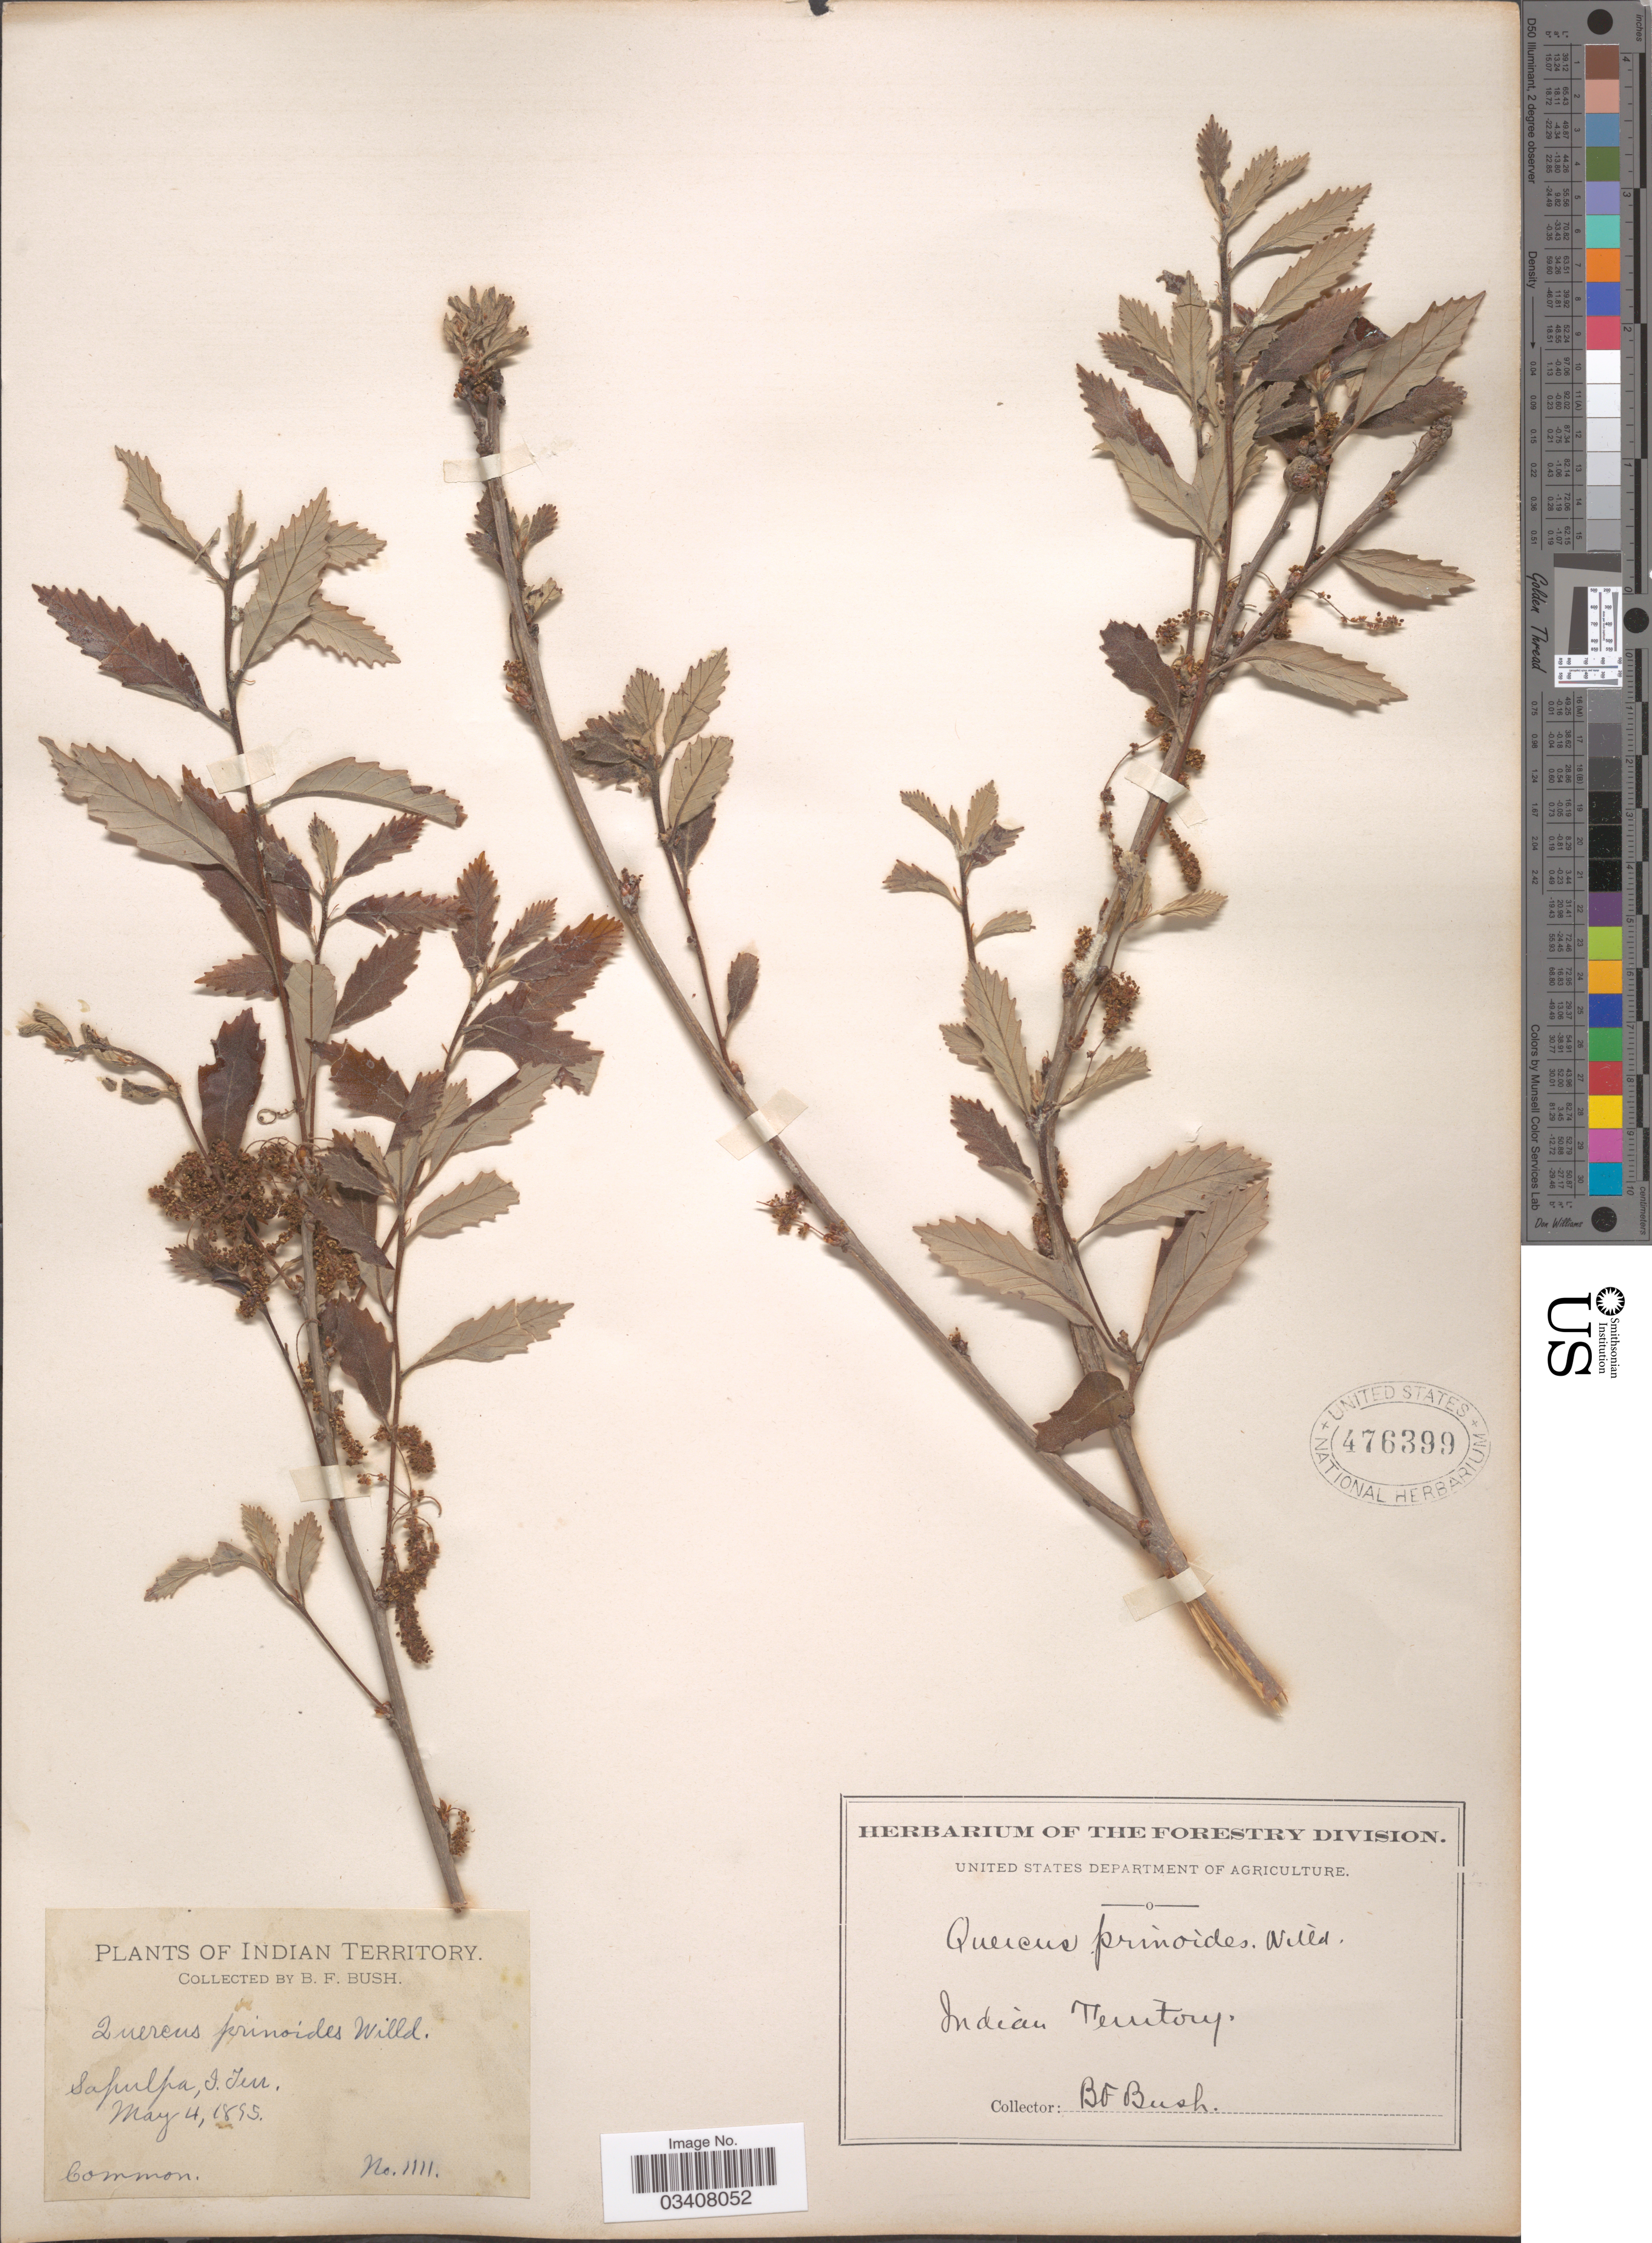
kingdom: Plantae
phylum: Tracheophyta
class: Magnoliopsida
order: Fagales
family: Fagaceae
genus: Quercus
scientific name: Quercus prinoides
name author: Willd.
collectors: B. F. Bush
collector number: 1111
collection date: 1895-05-04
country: United States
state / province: Oklahoma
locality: Indian Territory. Sapulpa.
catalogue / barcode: US 476399